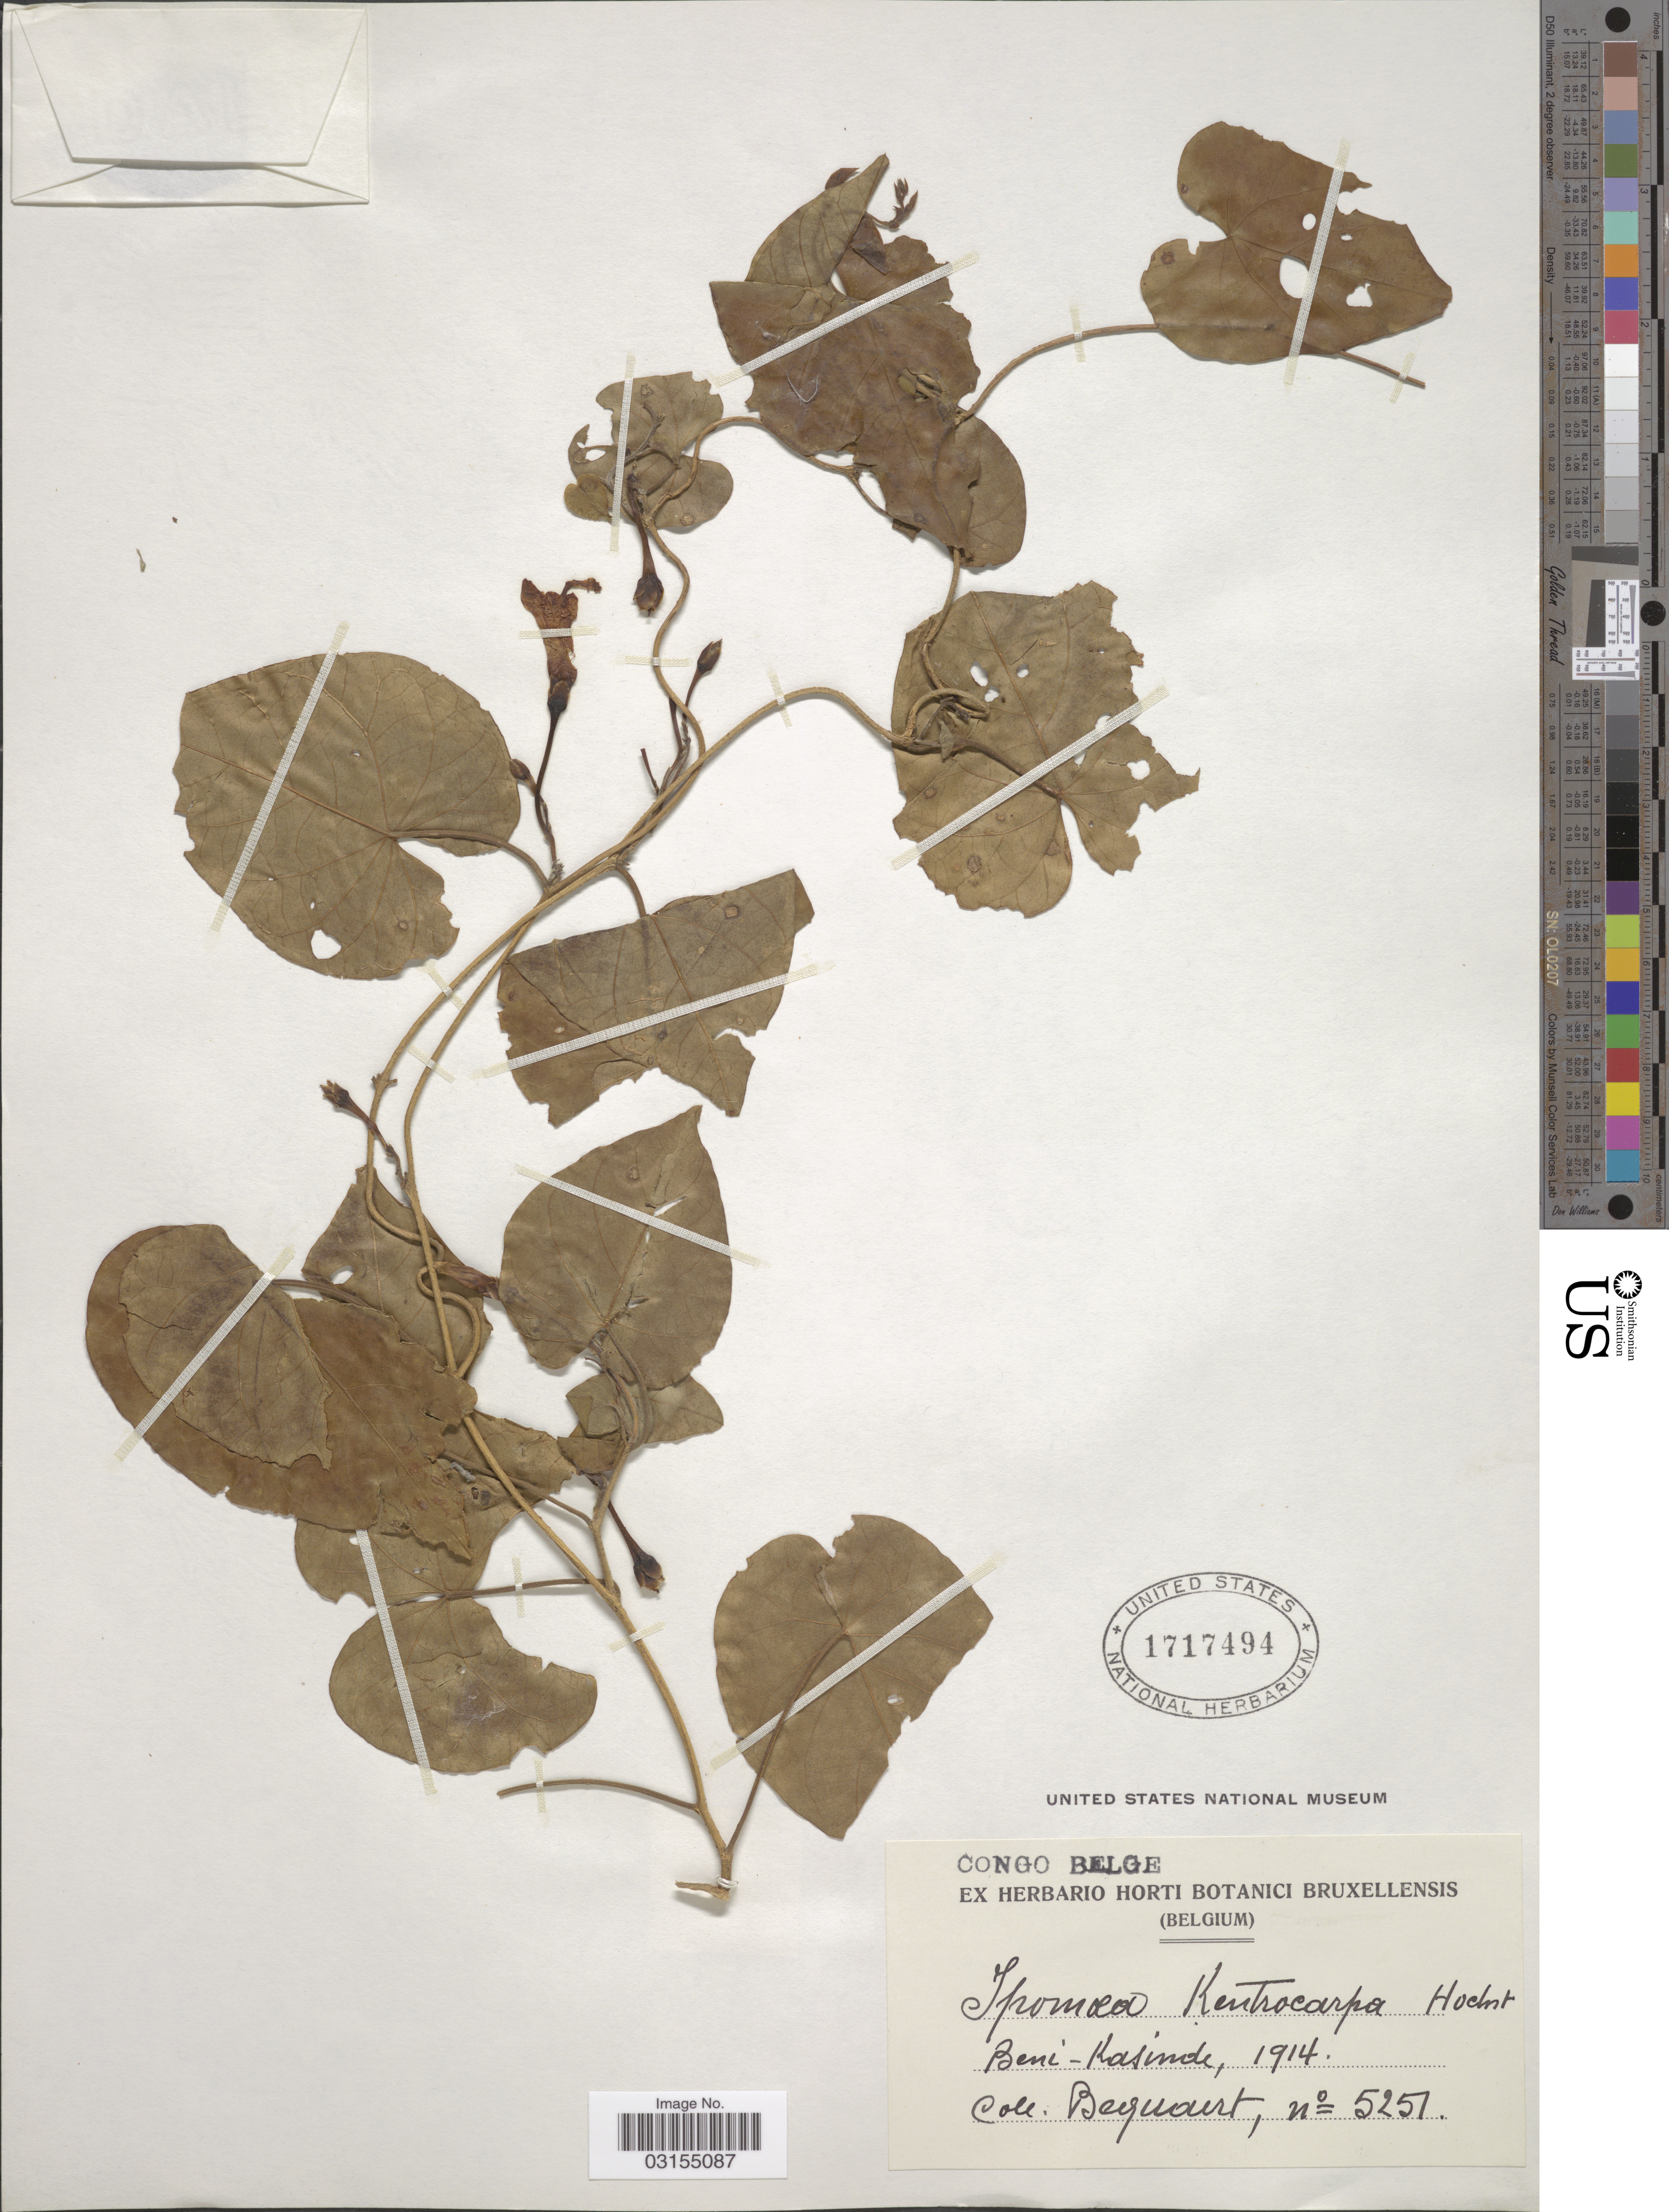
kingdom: Plantae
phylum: Tracheophyta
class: Magnoliopsida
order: Solanales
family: Convolvulaceae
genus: Ipomoea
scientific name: Ipomoea kentrocarpa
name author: Hochst. ex A. Rich.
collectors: Bequaert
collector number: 5251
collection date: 1914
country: Congo, Democratic Republic of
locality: Congo Belge. Beni-Kasinde.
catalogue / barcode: US 1717494